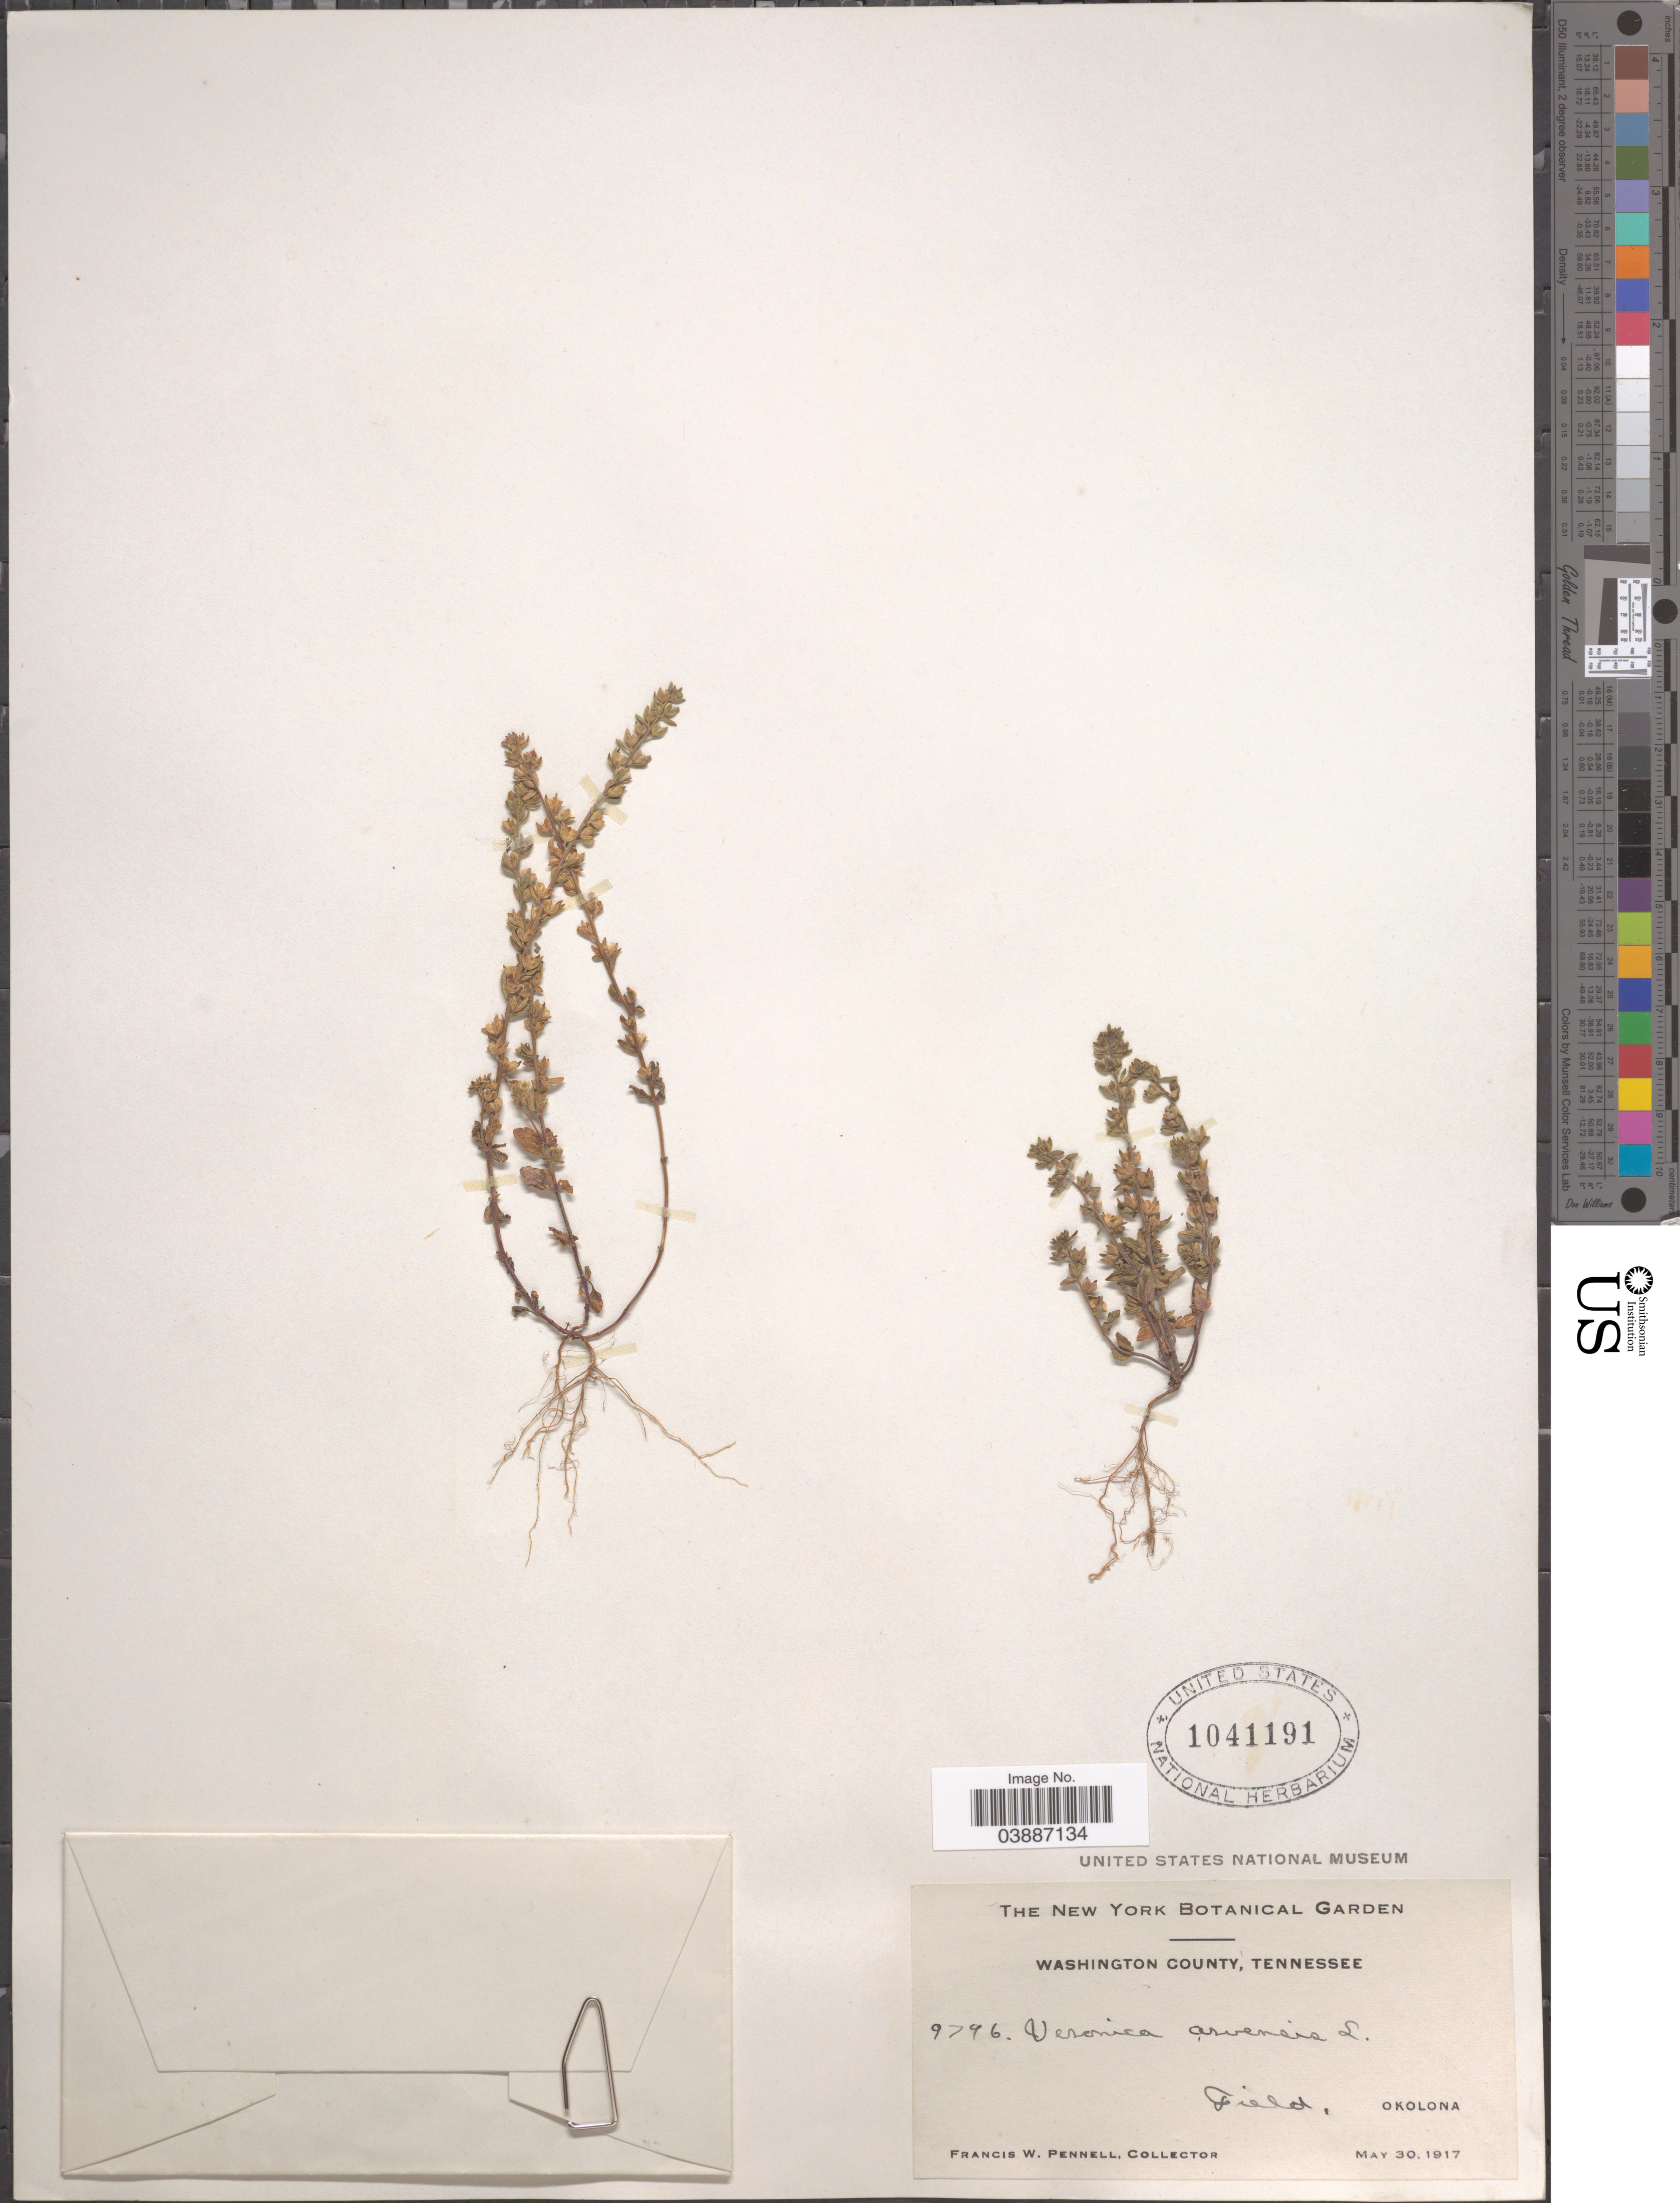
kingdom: Plantae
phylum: Tracheophyta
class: Magnoliopsida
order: Lamiales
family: Plantaginaceae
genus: Veronica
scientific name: Veronica arvensis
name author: L.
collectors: F. W. Pennell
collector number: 9796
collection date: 1917-05-30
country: United States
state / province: Tennessee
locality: Washington County. Okolona.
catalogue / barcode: US 1041191